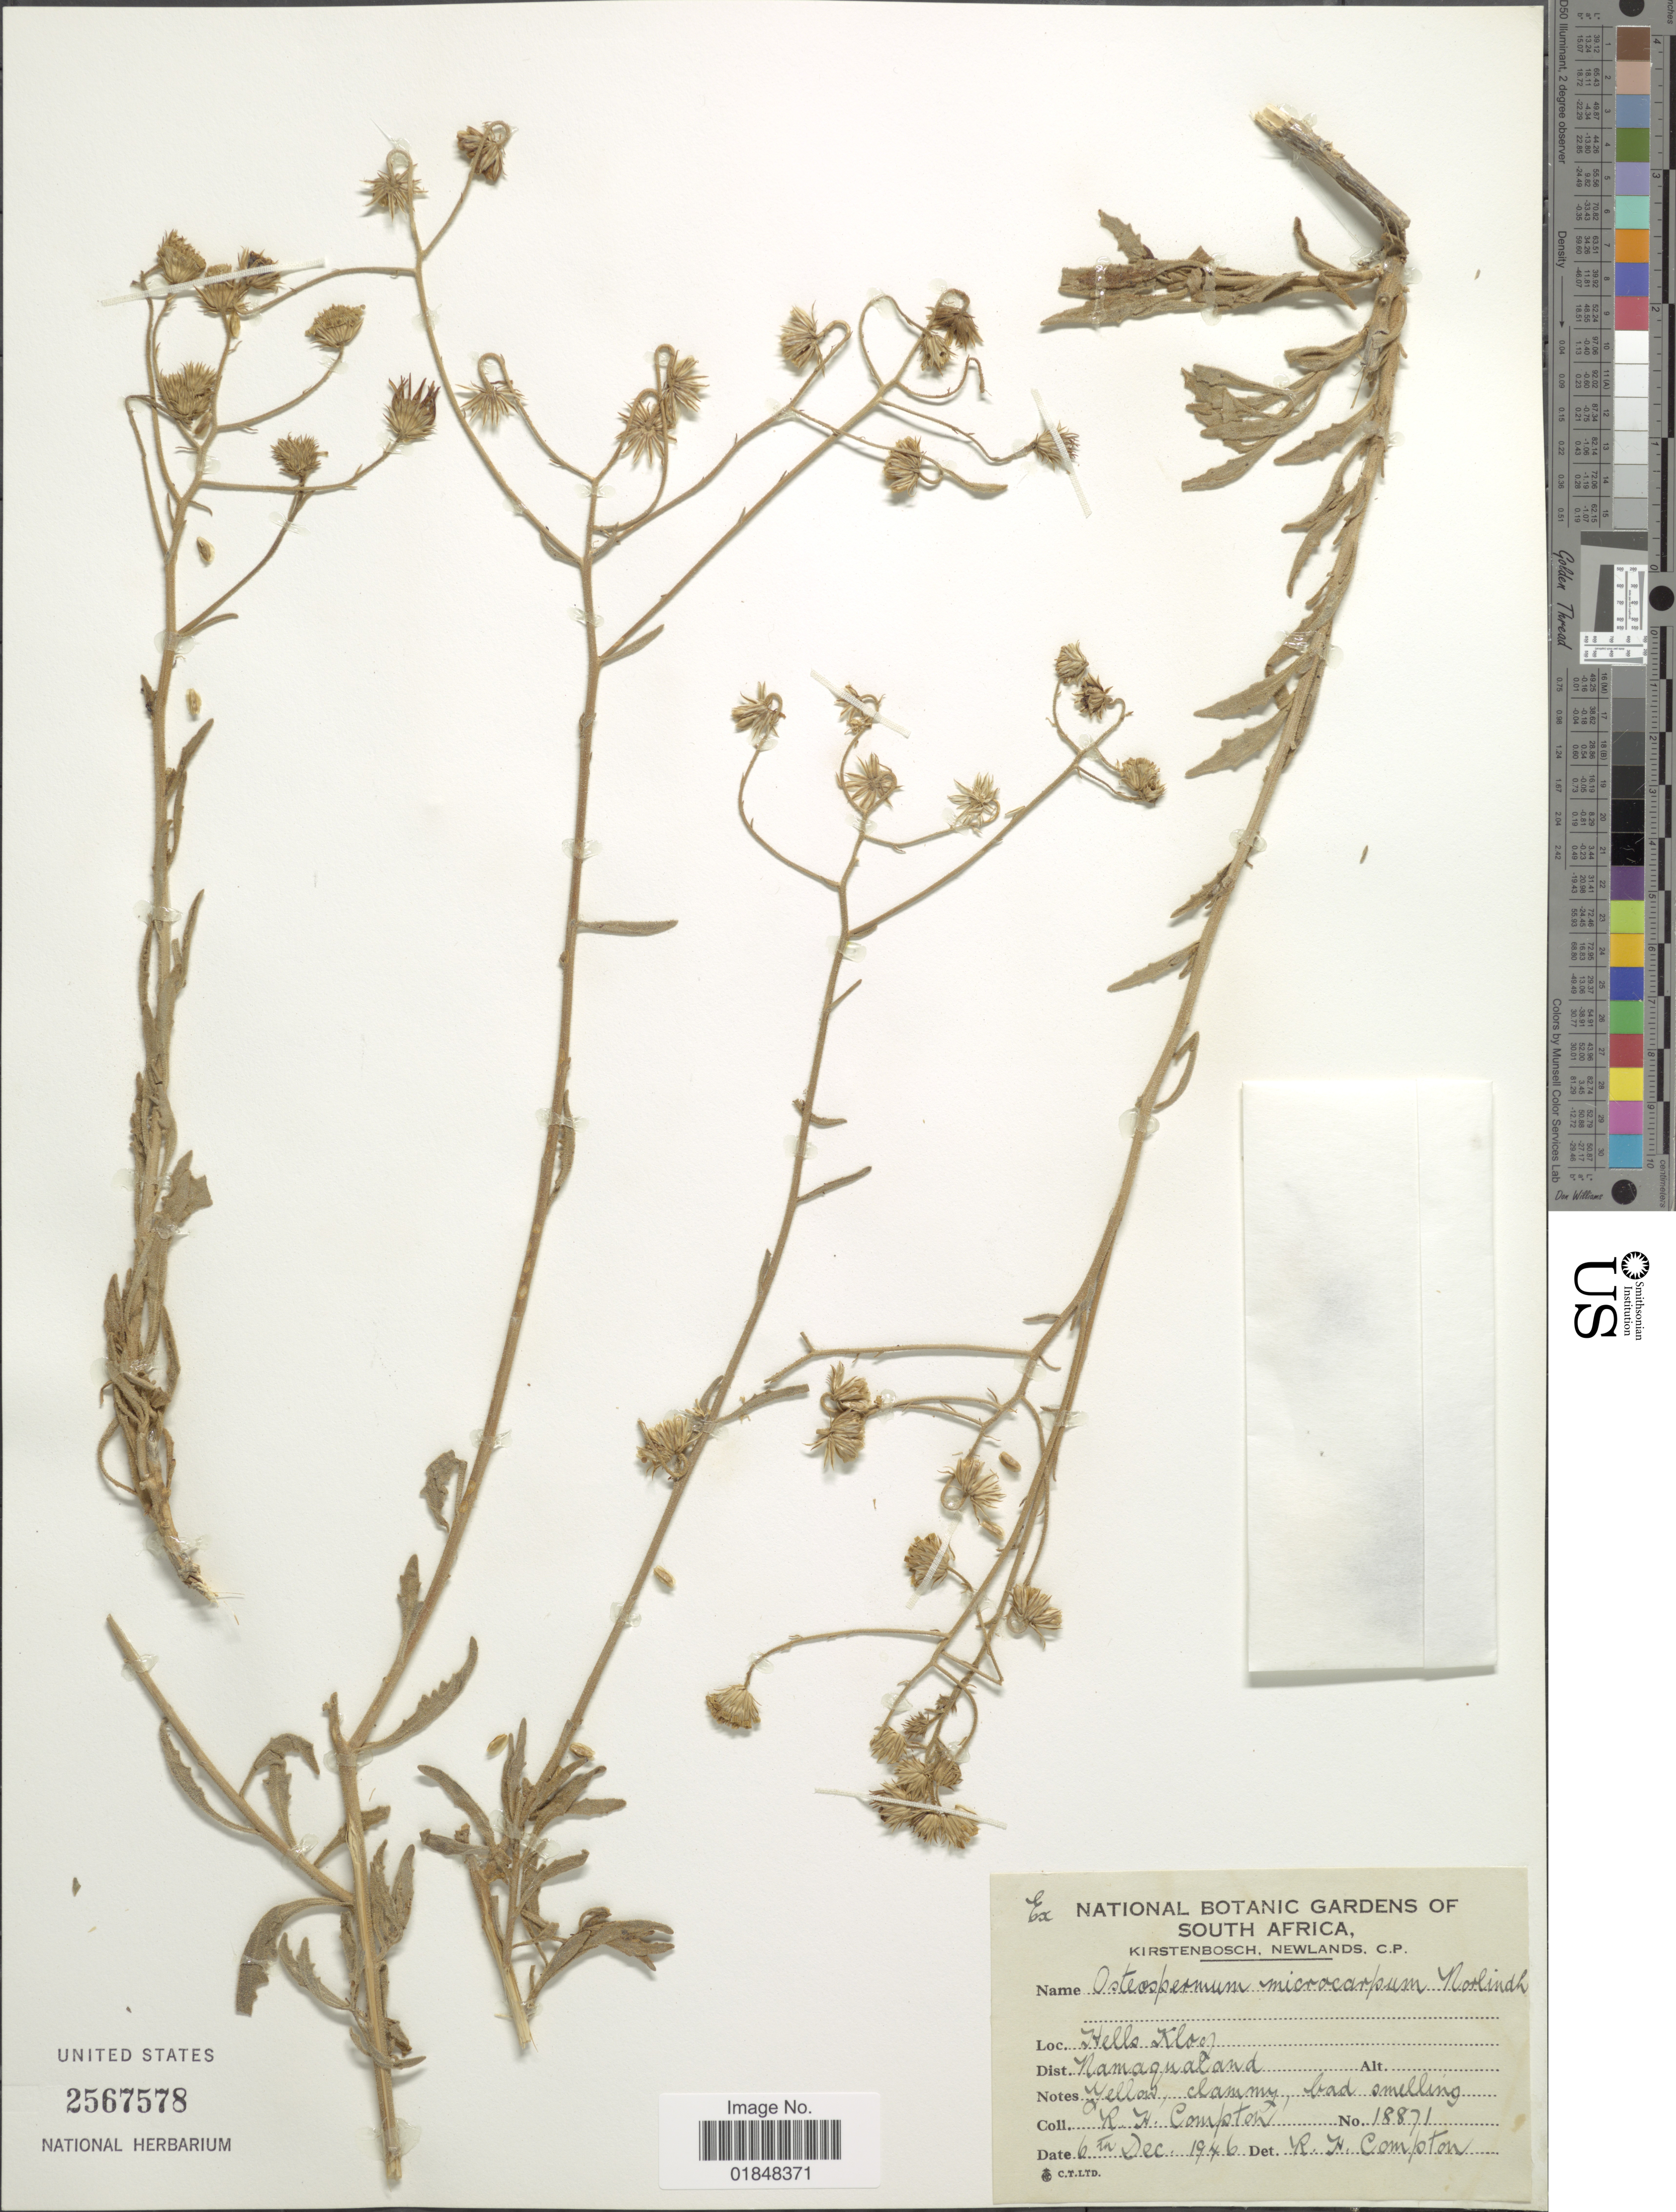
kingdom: Plantae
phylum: Tracheophyta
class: Magnoliopsida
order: Asterales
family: Asteraceae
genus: Osteospermum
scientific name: Osteospermum microcarpum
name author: (Harv.) Norl.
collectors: R. H. Compton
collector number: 18871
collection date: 1946-12-06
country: South Africa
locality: Hells Kloof. Namaqualand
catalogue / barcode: US 2567578